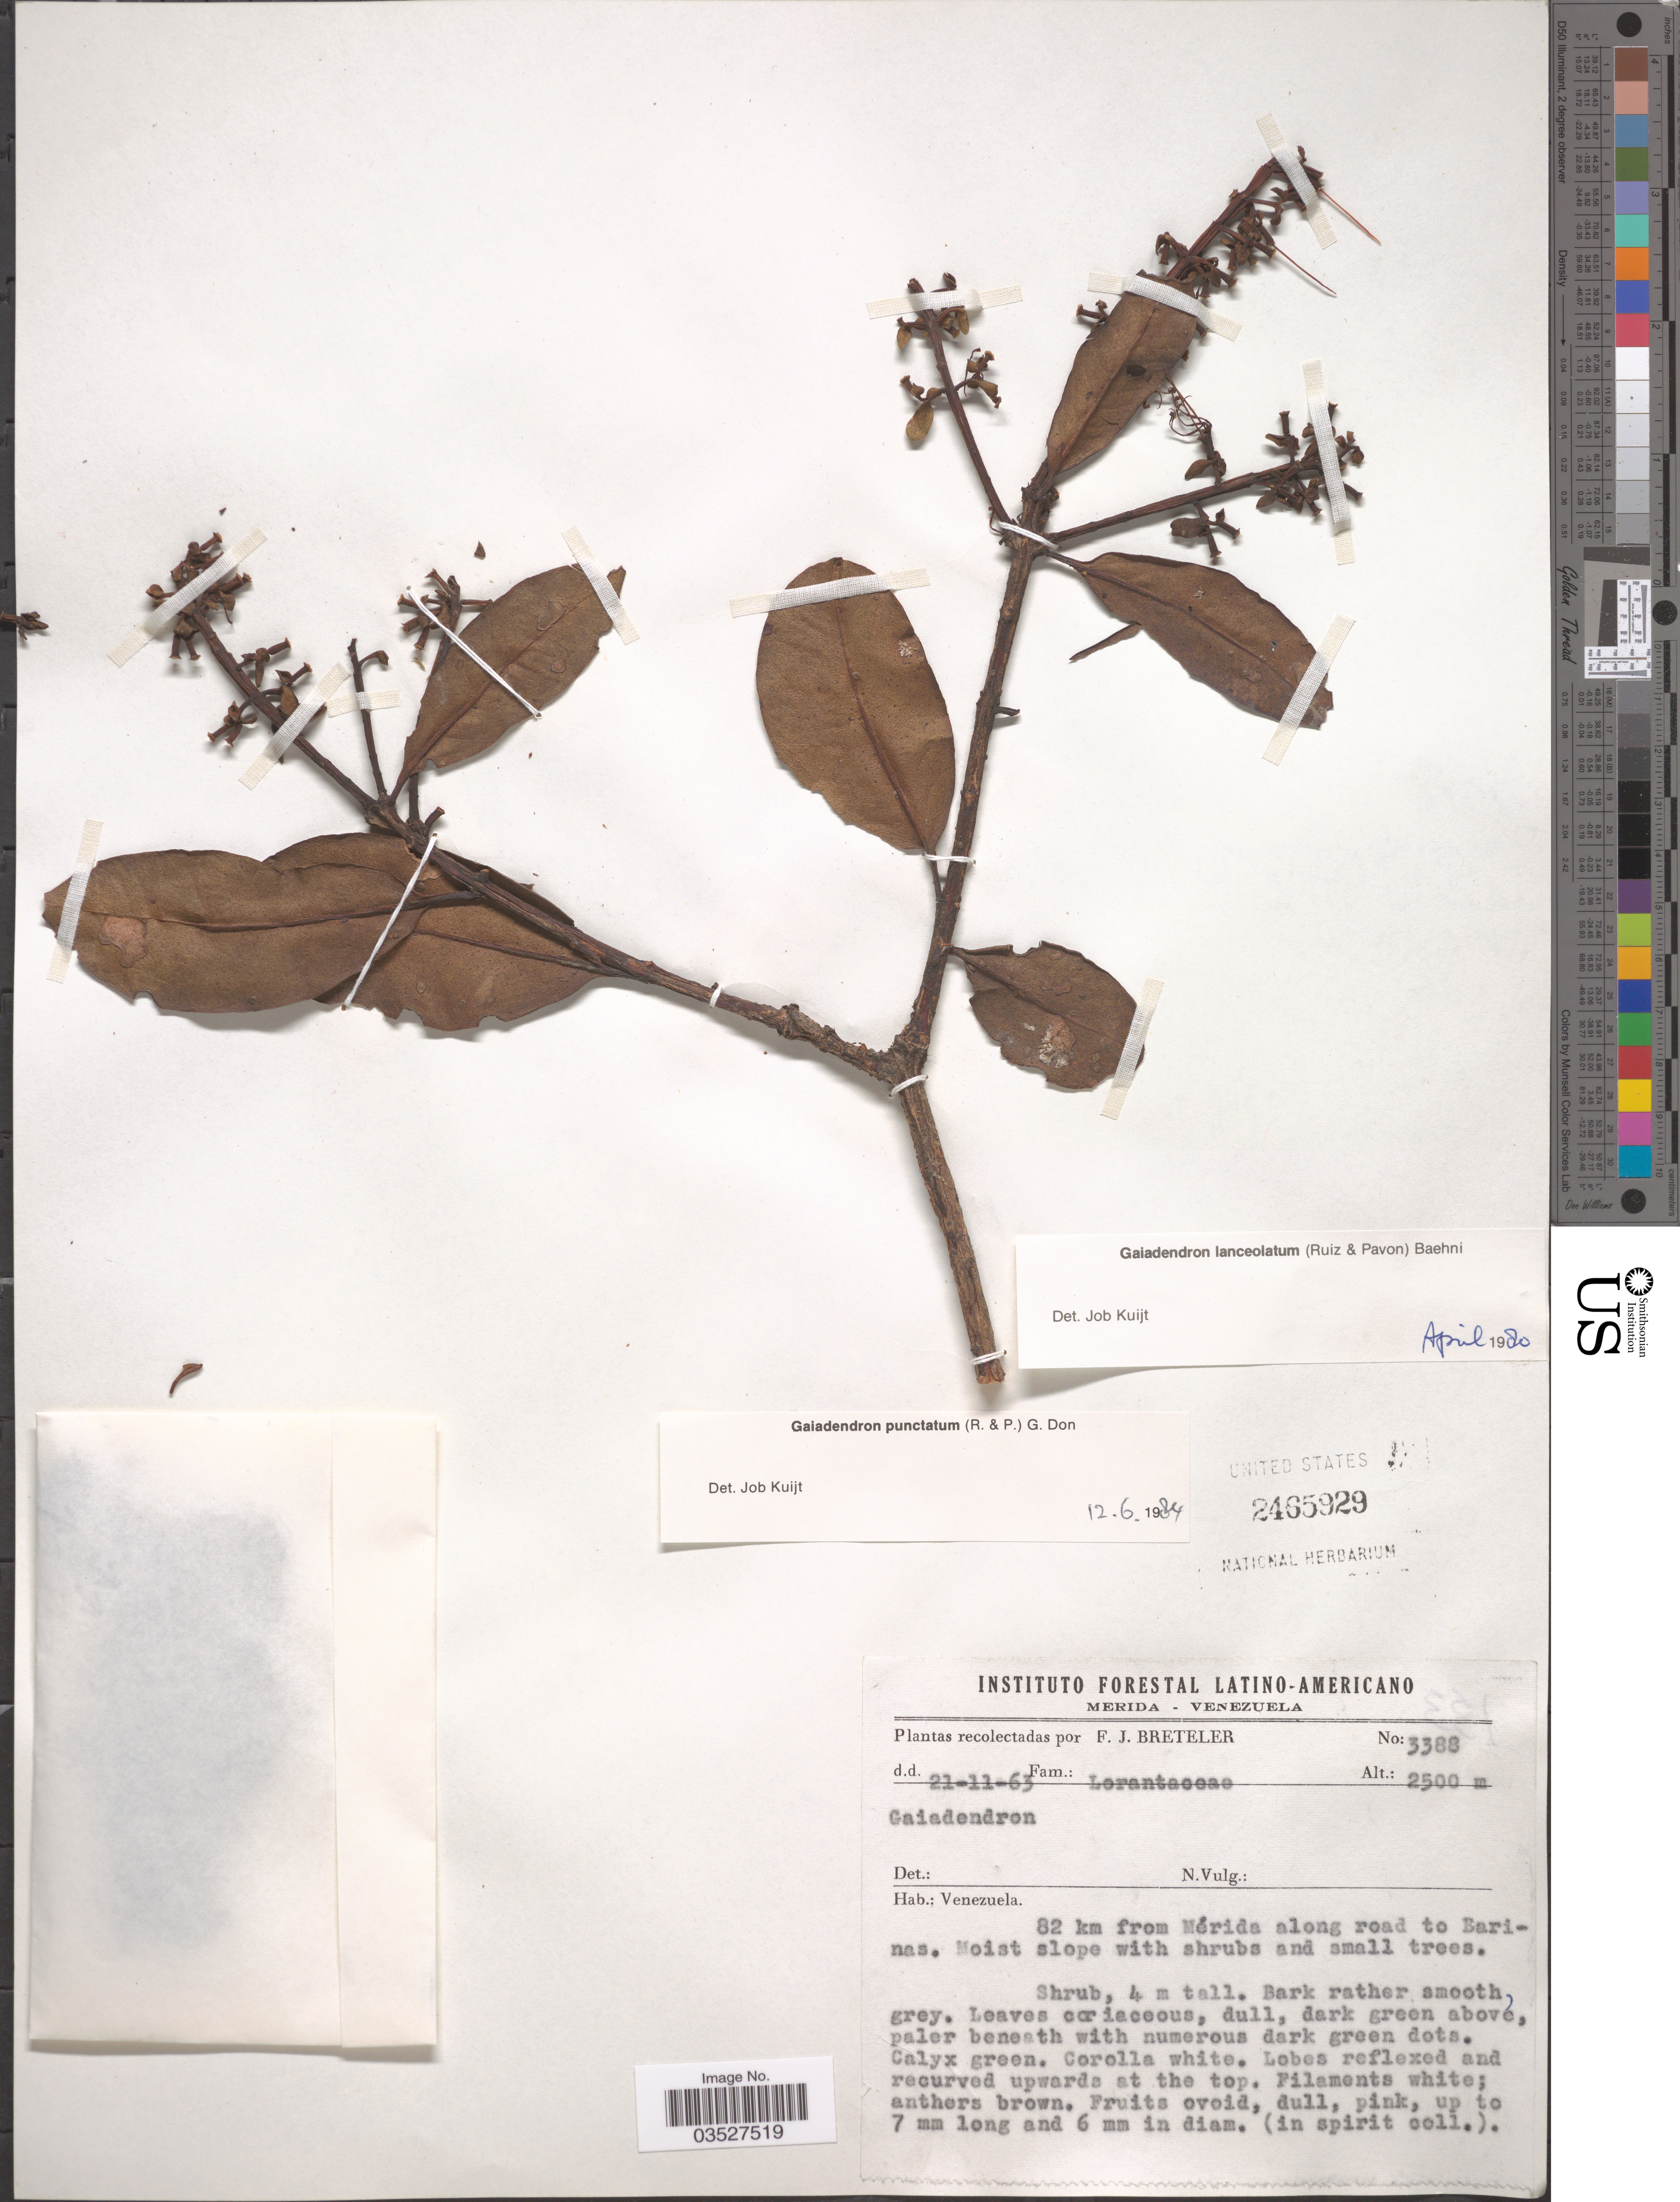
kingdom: Plantae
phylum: Tracheophyta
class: Magnoliopsida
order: Santalales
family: Loranthaceae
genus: Gaiadendron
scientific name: Gaiadendron punctatum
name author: (Ruiz & Pav.) G. Don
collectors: F. J. Breteler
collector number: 3388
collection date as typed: Transcribed d/m/y: 21/11/63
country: Venezuela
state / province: Mérida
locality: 82 km from Mérida along road to Barinas.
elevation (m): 2500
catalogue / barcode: US 2465929